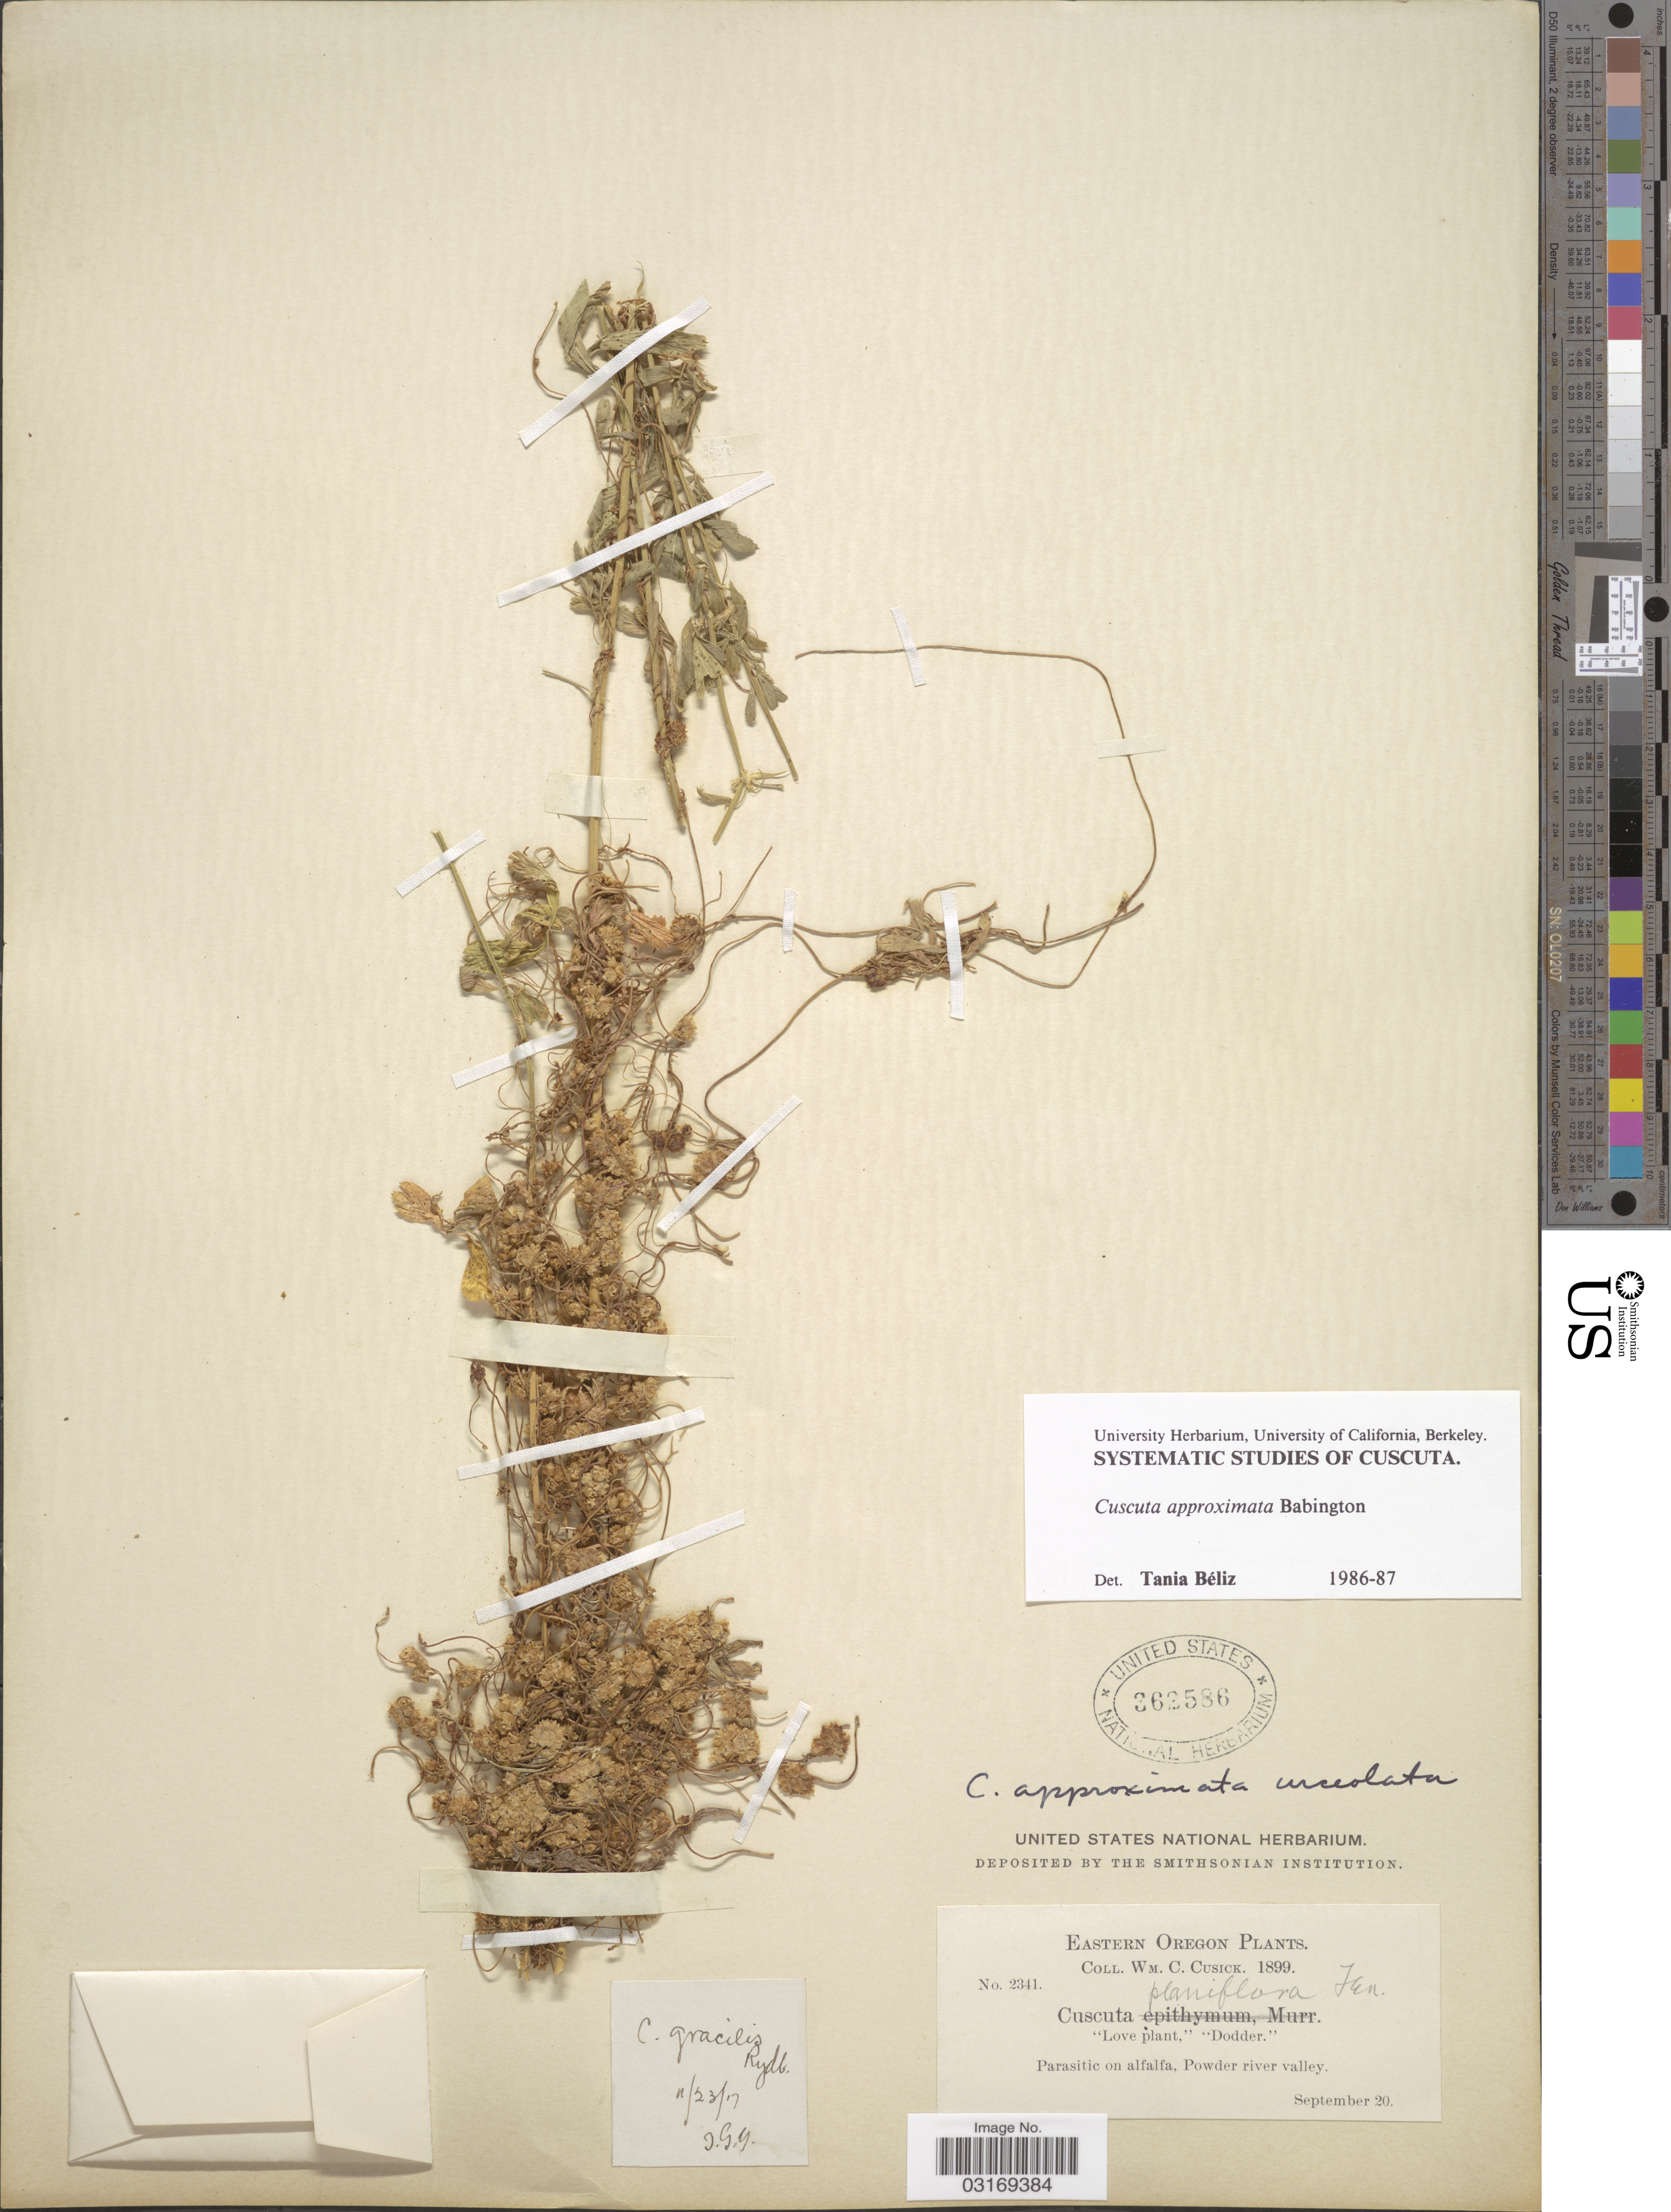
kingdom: Plantae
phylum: Tracheophyta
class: Magnoliopsida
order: Solanales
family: Convolvulaceae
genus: Cuscuta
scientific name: Cuscuta approximata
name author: Bab.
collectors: W. C. Cusick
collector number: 2341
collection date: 1899-09-20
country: United States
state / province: Oregon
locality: Eastern Oregon. Parasitic on alfalfa, Powder river valley.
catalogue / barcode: US 362586